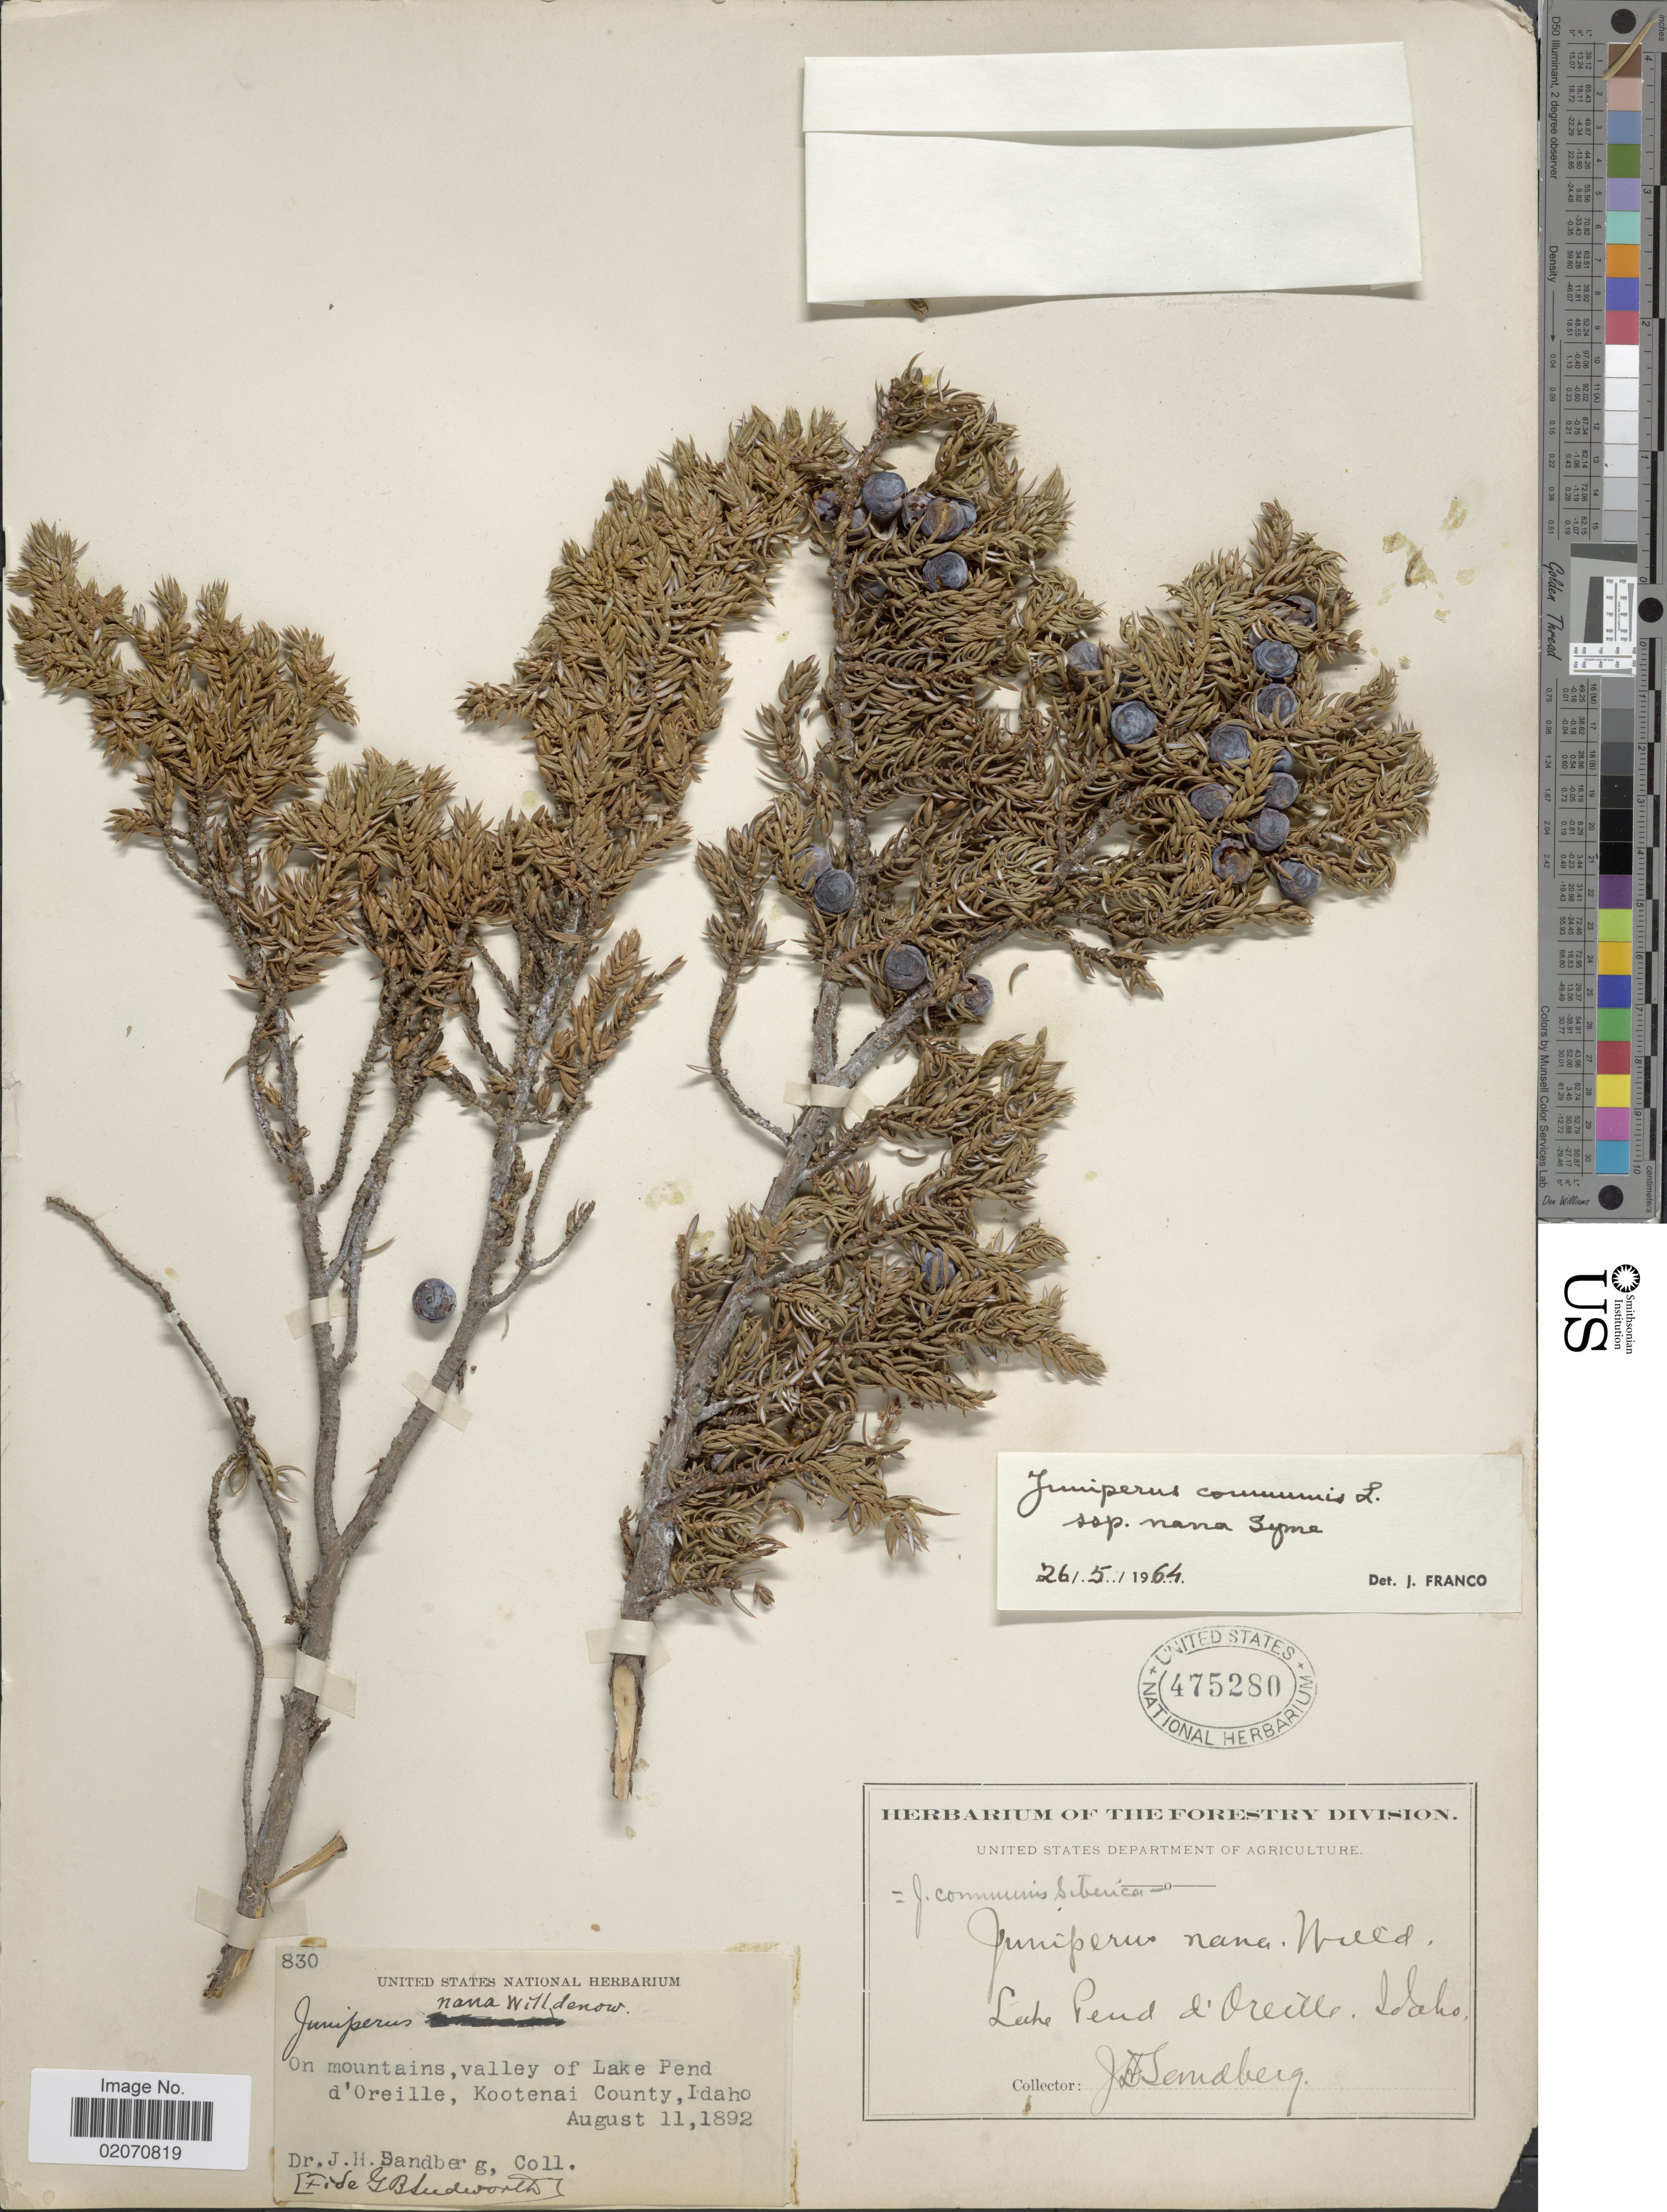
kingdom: Plantae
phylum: Tracheophyta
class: Pinopsida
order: Pinales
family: Cupressaceae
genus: Juniperus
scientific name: Juniperus communis subsp. nana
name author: (Willd.) Syme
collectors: J. H. Sandberg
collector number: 830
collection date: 1892-08-11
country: United States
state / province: Idaho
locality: On mountains, valley of Lake Pend d'oreille, Kootenai County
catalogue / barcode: US 475280